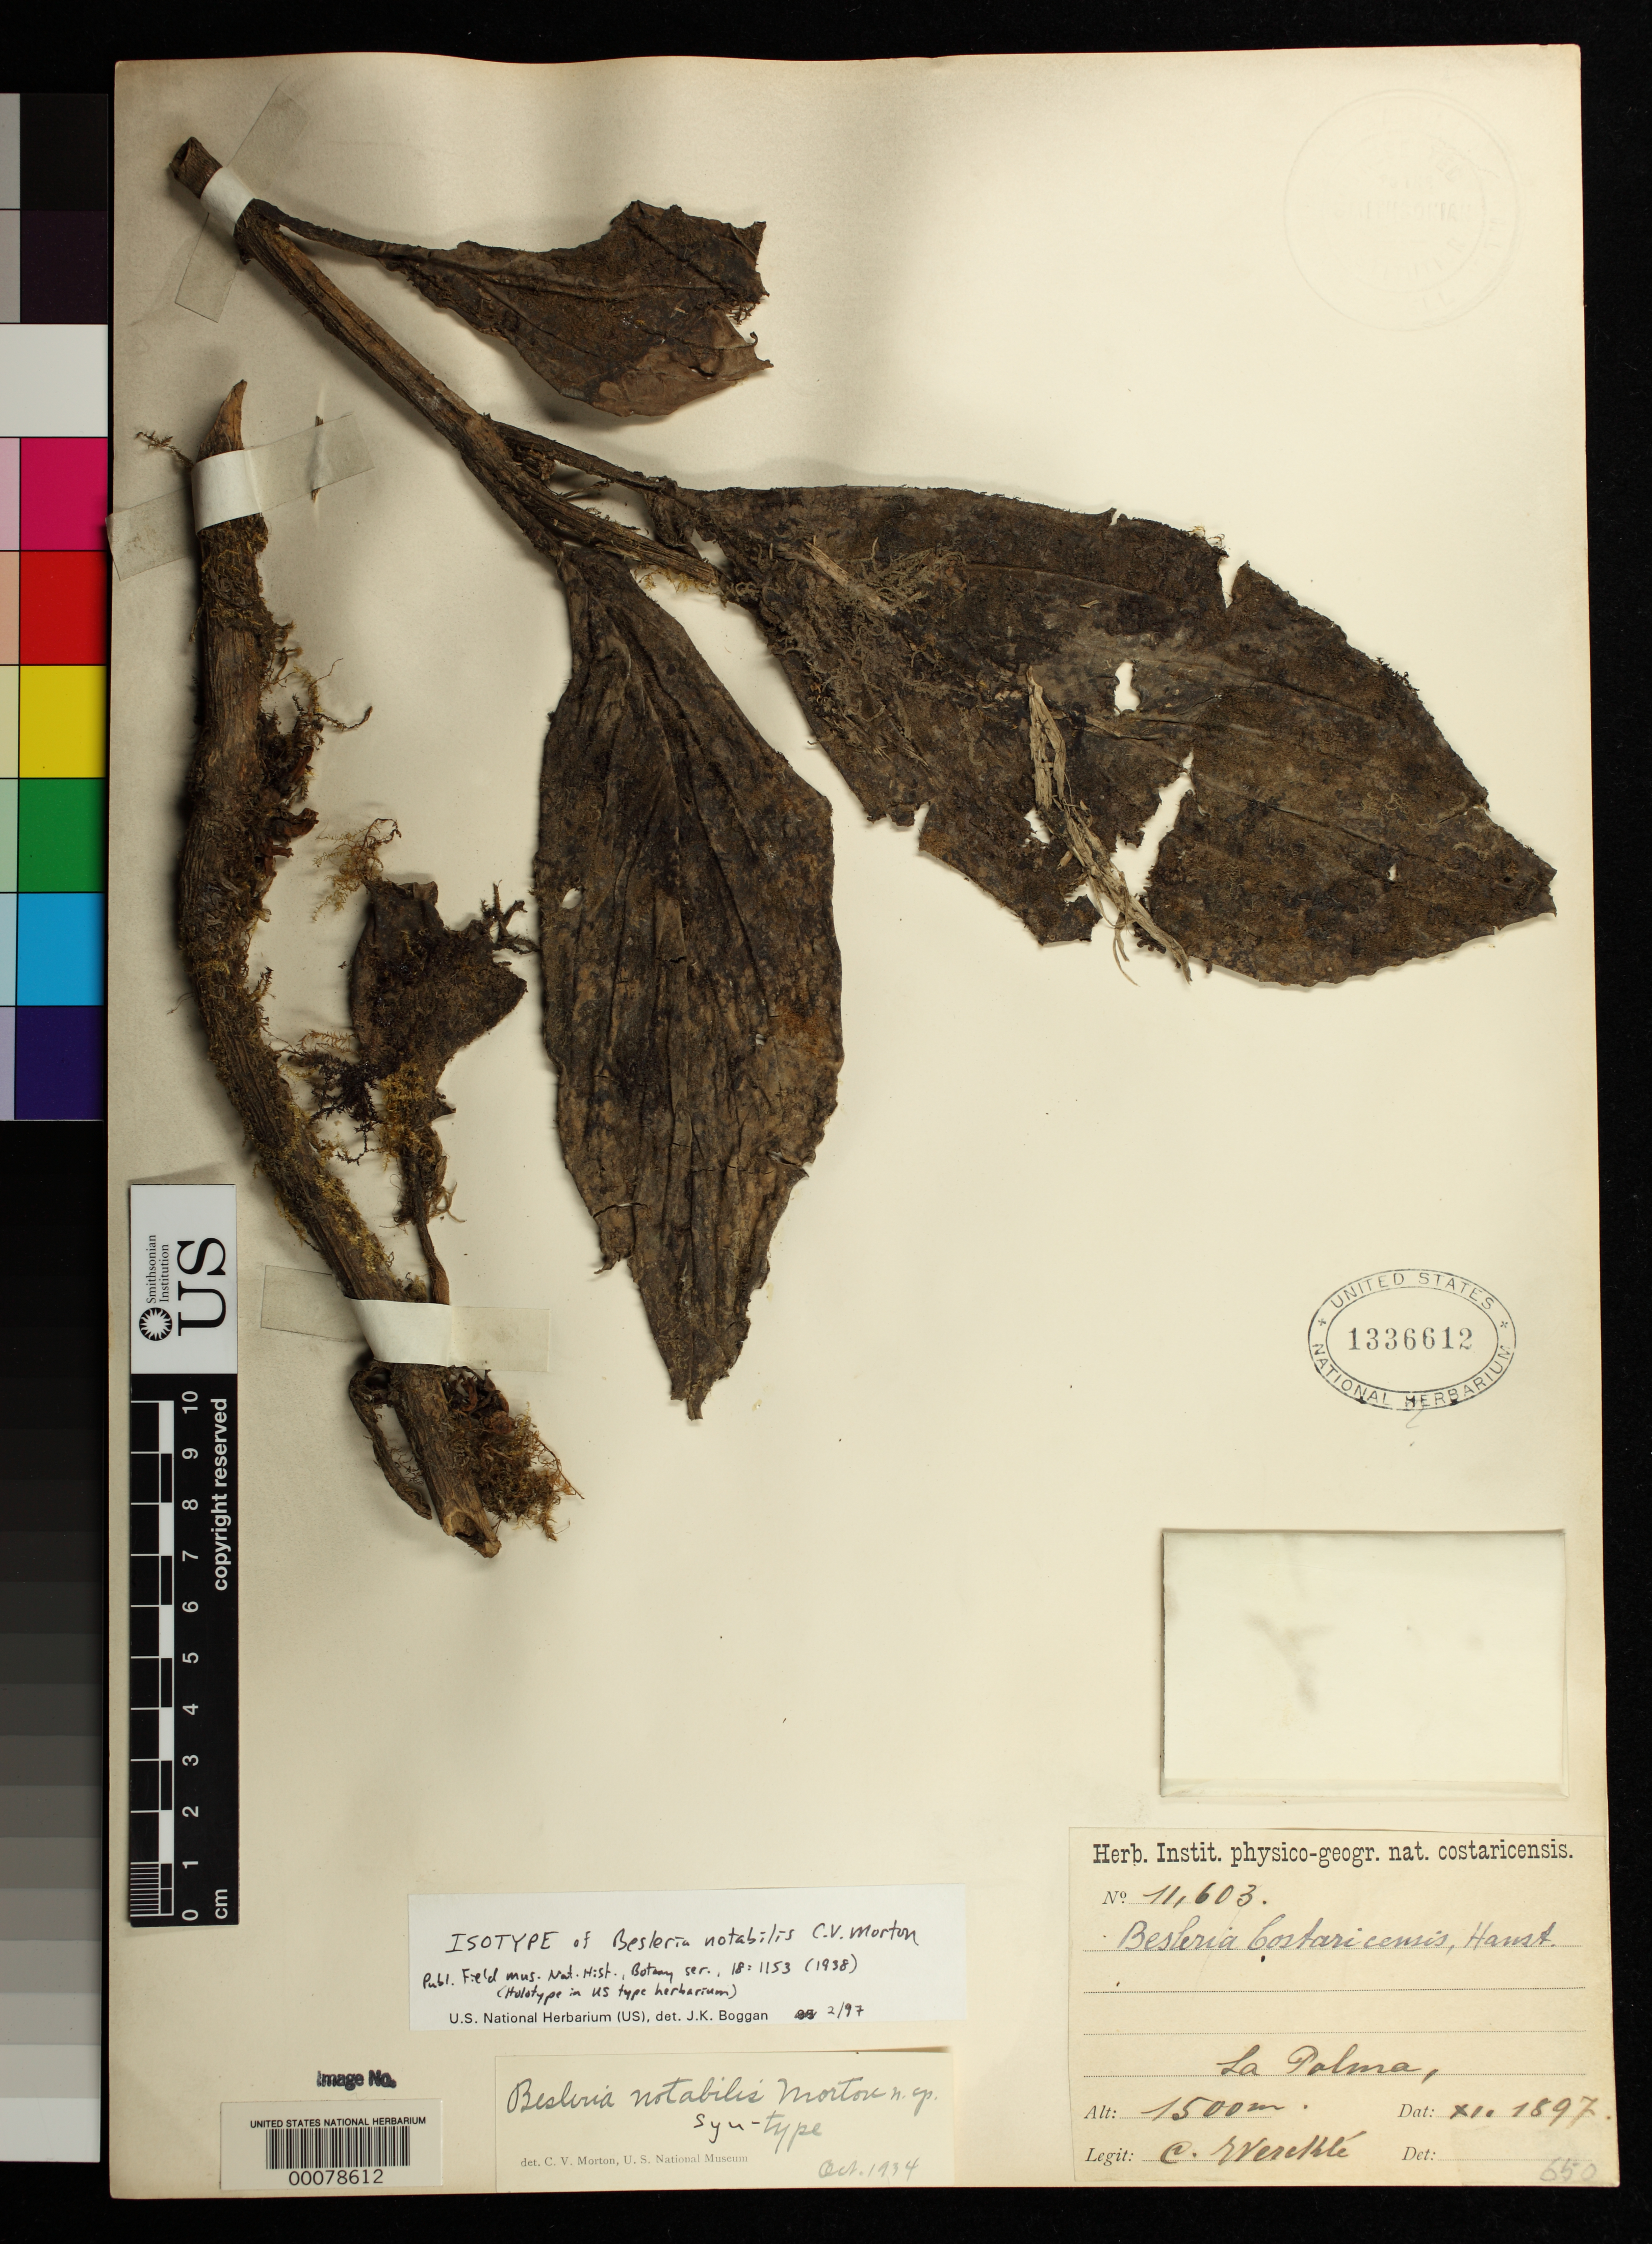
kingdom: Plantae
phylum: Tracheophyta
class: Magnoliopsida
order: Lamiales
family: Gesneriaceae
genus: Besleria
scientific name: Besleria notabilis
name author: C.V. Morton in Standl.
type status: Isotype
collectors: C. Wercklé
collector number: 11603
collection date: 1897-12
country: Costa Rica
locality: La Palma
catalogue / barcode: US 1336612